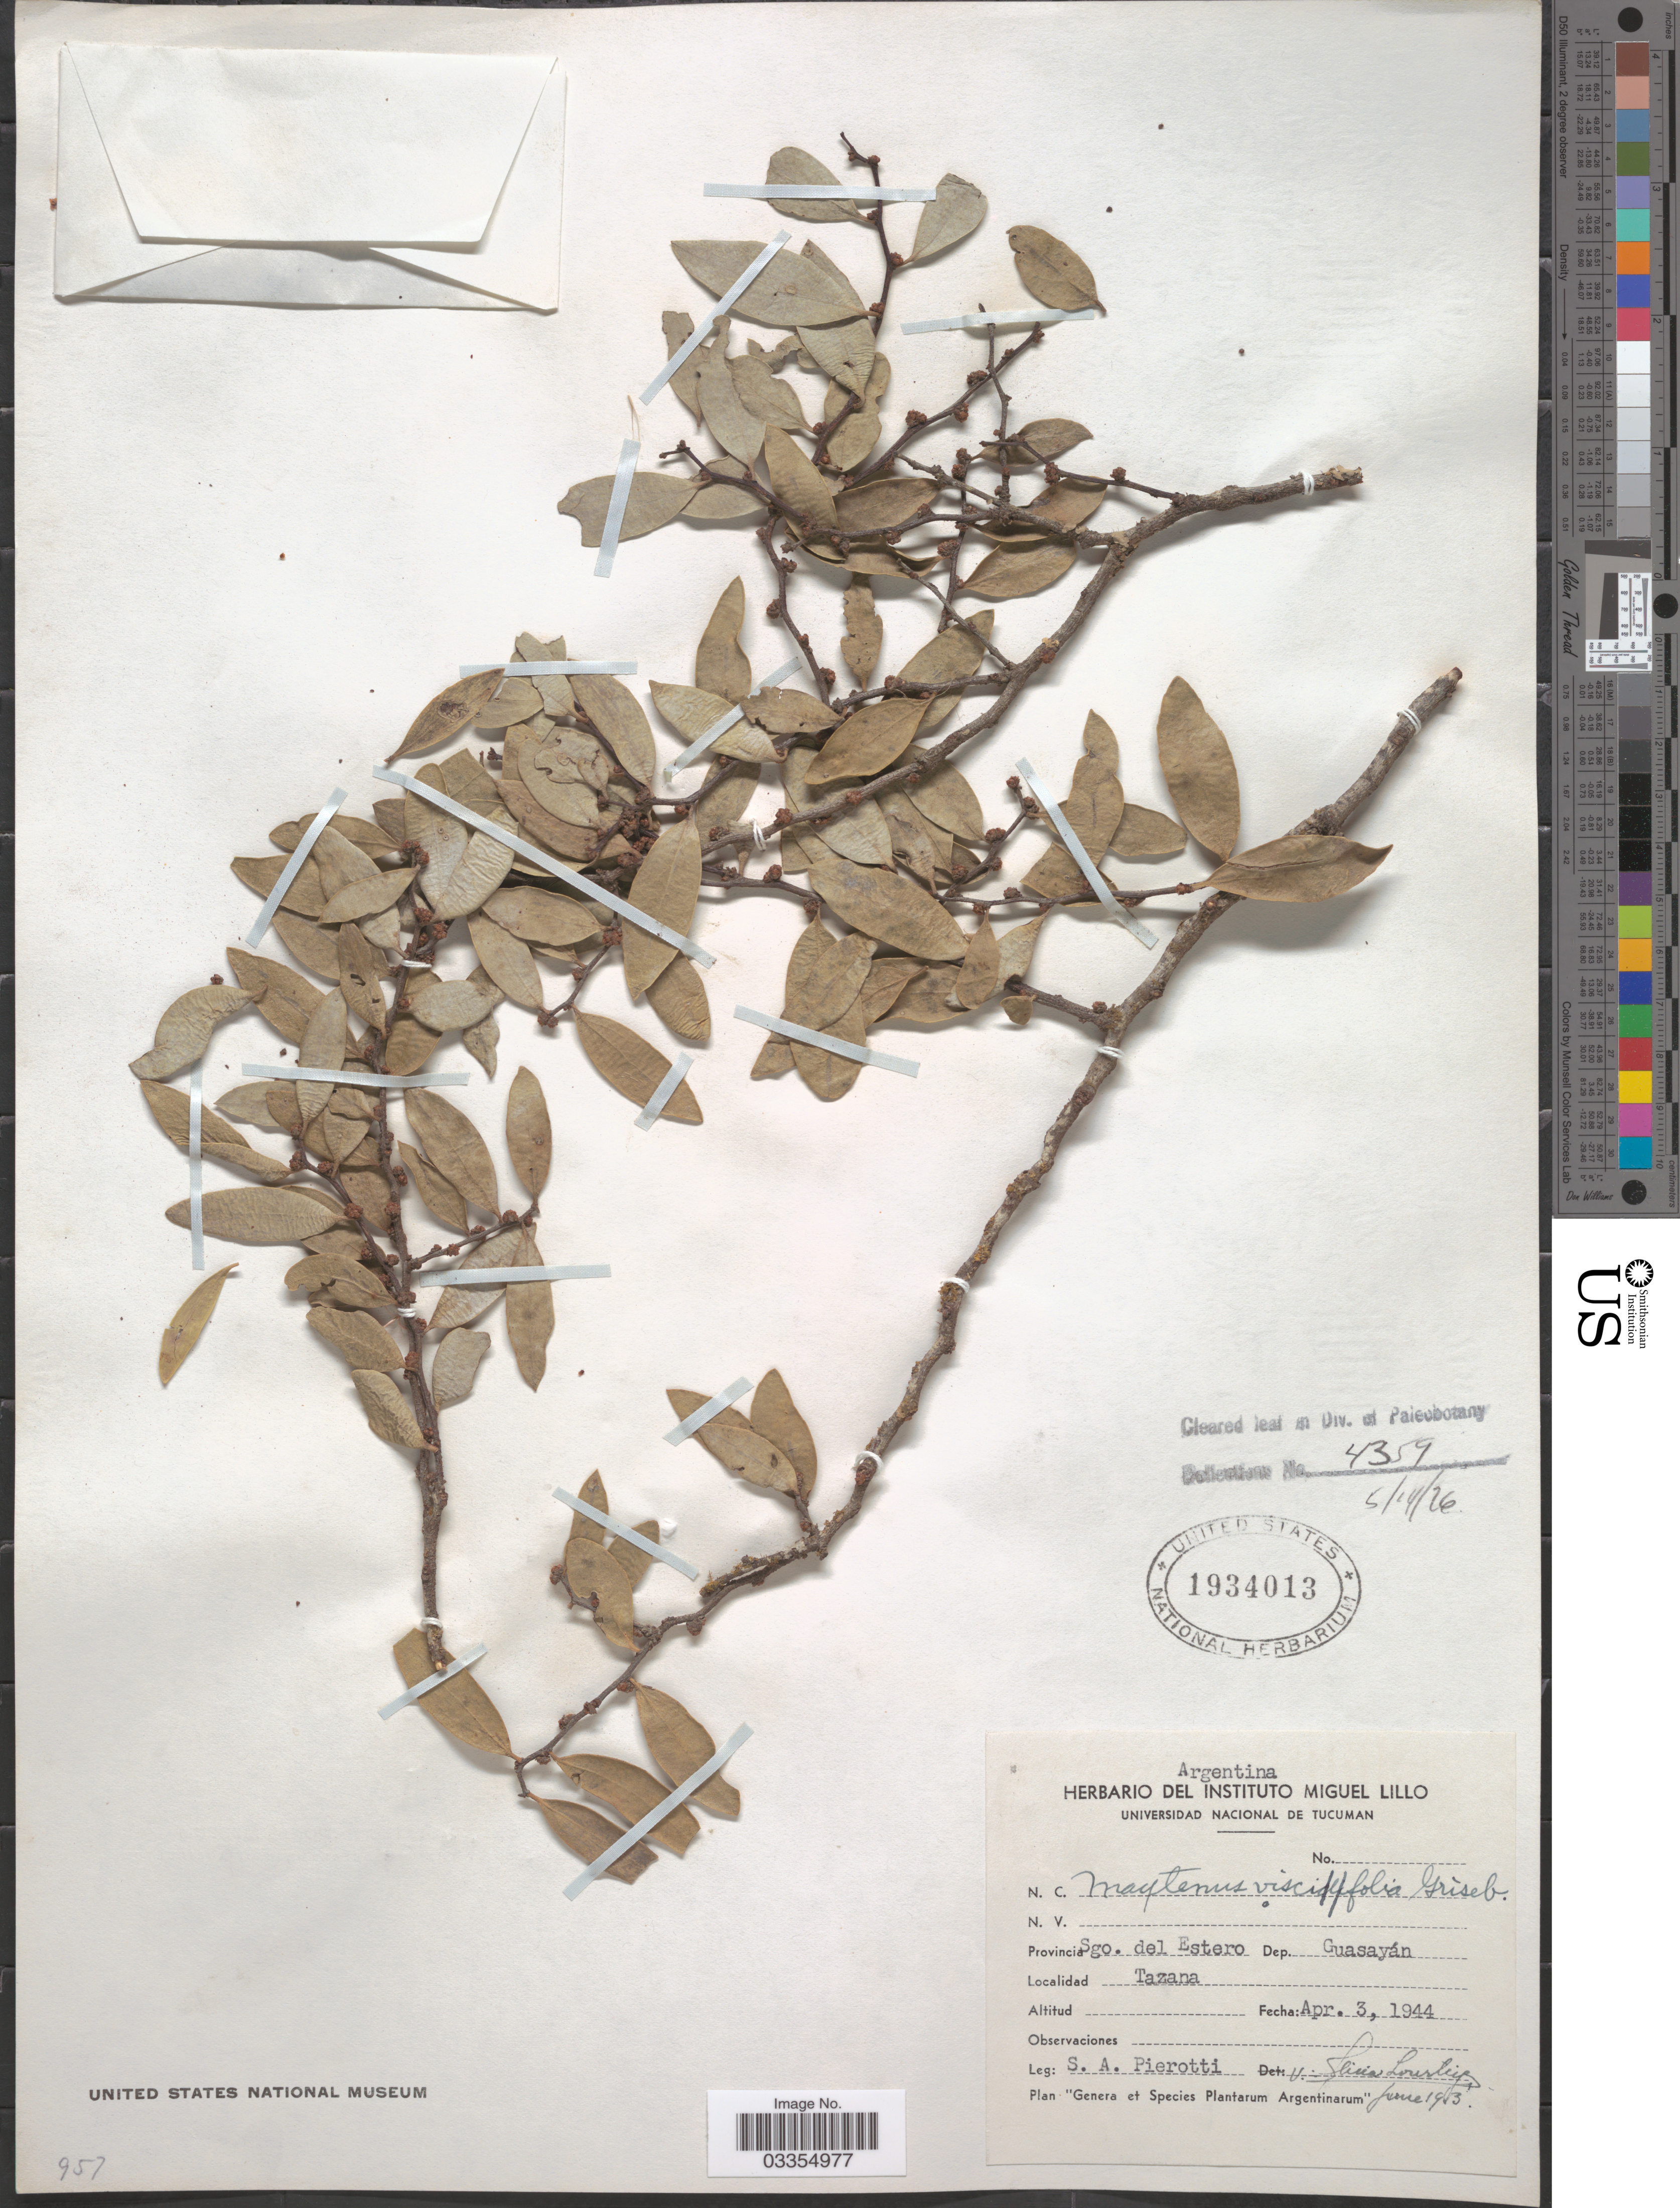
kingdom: Plantae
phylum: Tracheophyta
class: Magnoliopsida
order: Celastrales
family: Celastraceae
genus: Tricerma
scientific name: Tricerma viscifolium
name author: (Griseb.) Lundell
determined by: Strong, Mark T., (BOT), Smithsonian Institution - National Museum of Natural History (UNITED STATES)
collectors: S. A. Pierotti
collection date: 1944-04-03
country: Argentina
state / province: Santiago del Estero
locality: Sgo. del Estero Dep. Guasayán. Tazana.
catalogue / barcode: US 1934013